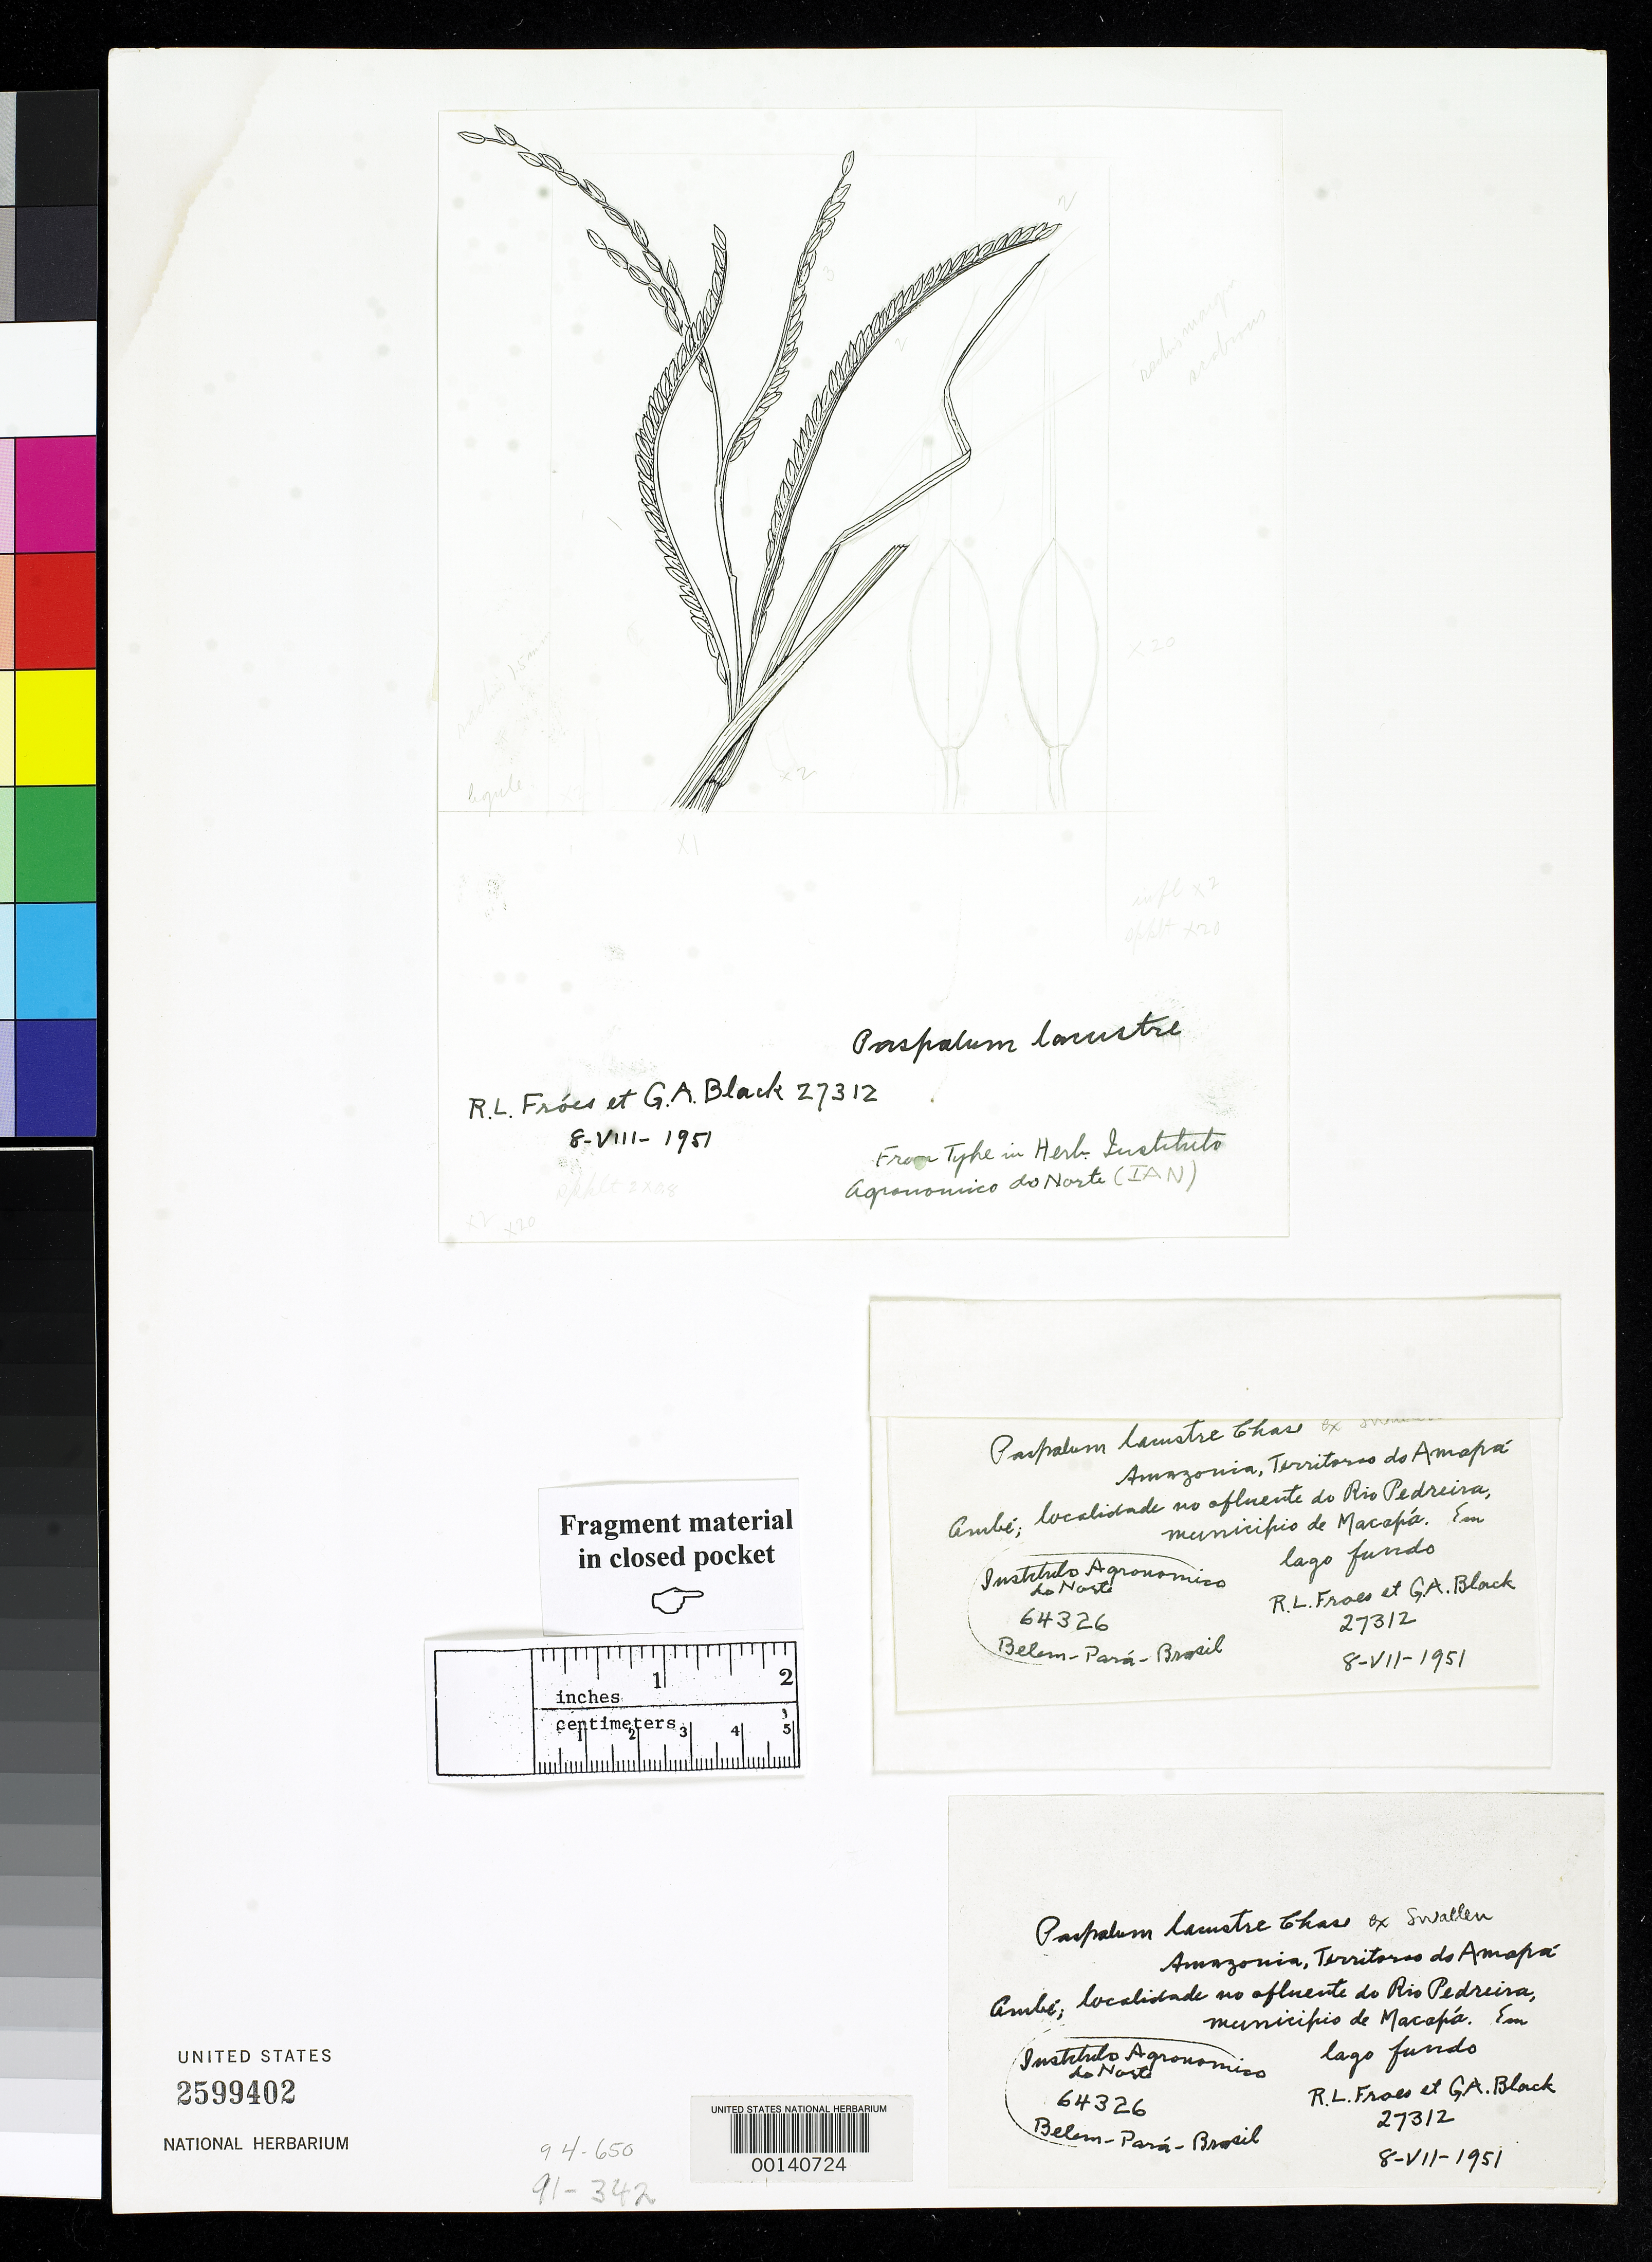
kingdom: Plantae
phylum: Tracheophyta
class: Liliopsida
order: Poales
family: Poaceae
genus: Paspalum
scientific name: Paspalum lacustre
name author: Chase ex Swallen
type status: Type Fragment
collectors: R. L. Fróes & G. A. Black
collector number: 27312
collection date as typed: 08 Aug 1951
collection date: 1951-08-08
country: Brazil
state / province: Amapá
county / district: Macapá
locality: Ambi, Rio Pedreira.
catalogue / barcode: US 2599402